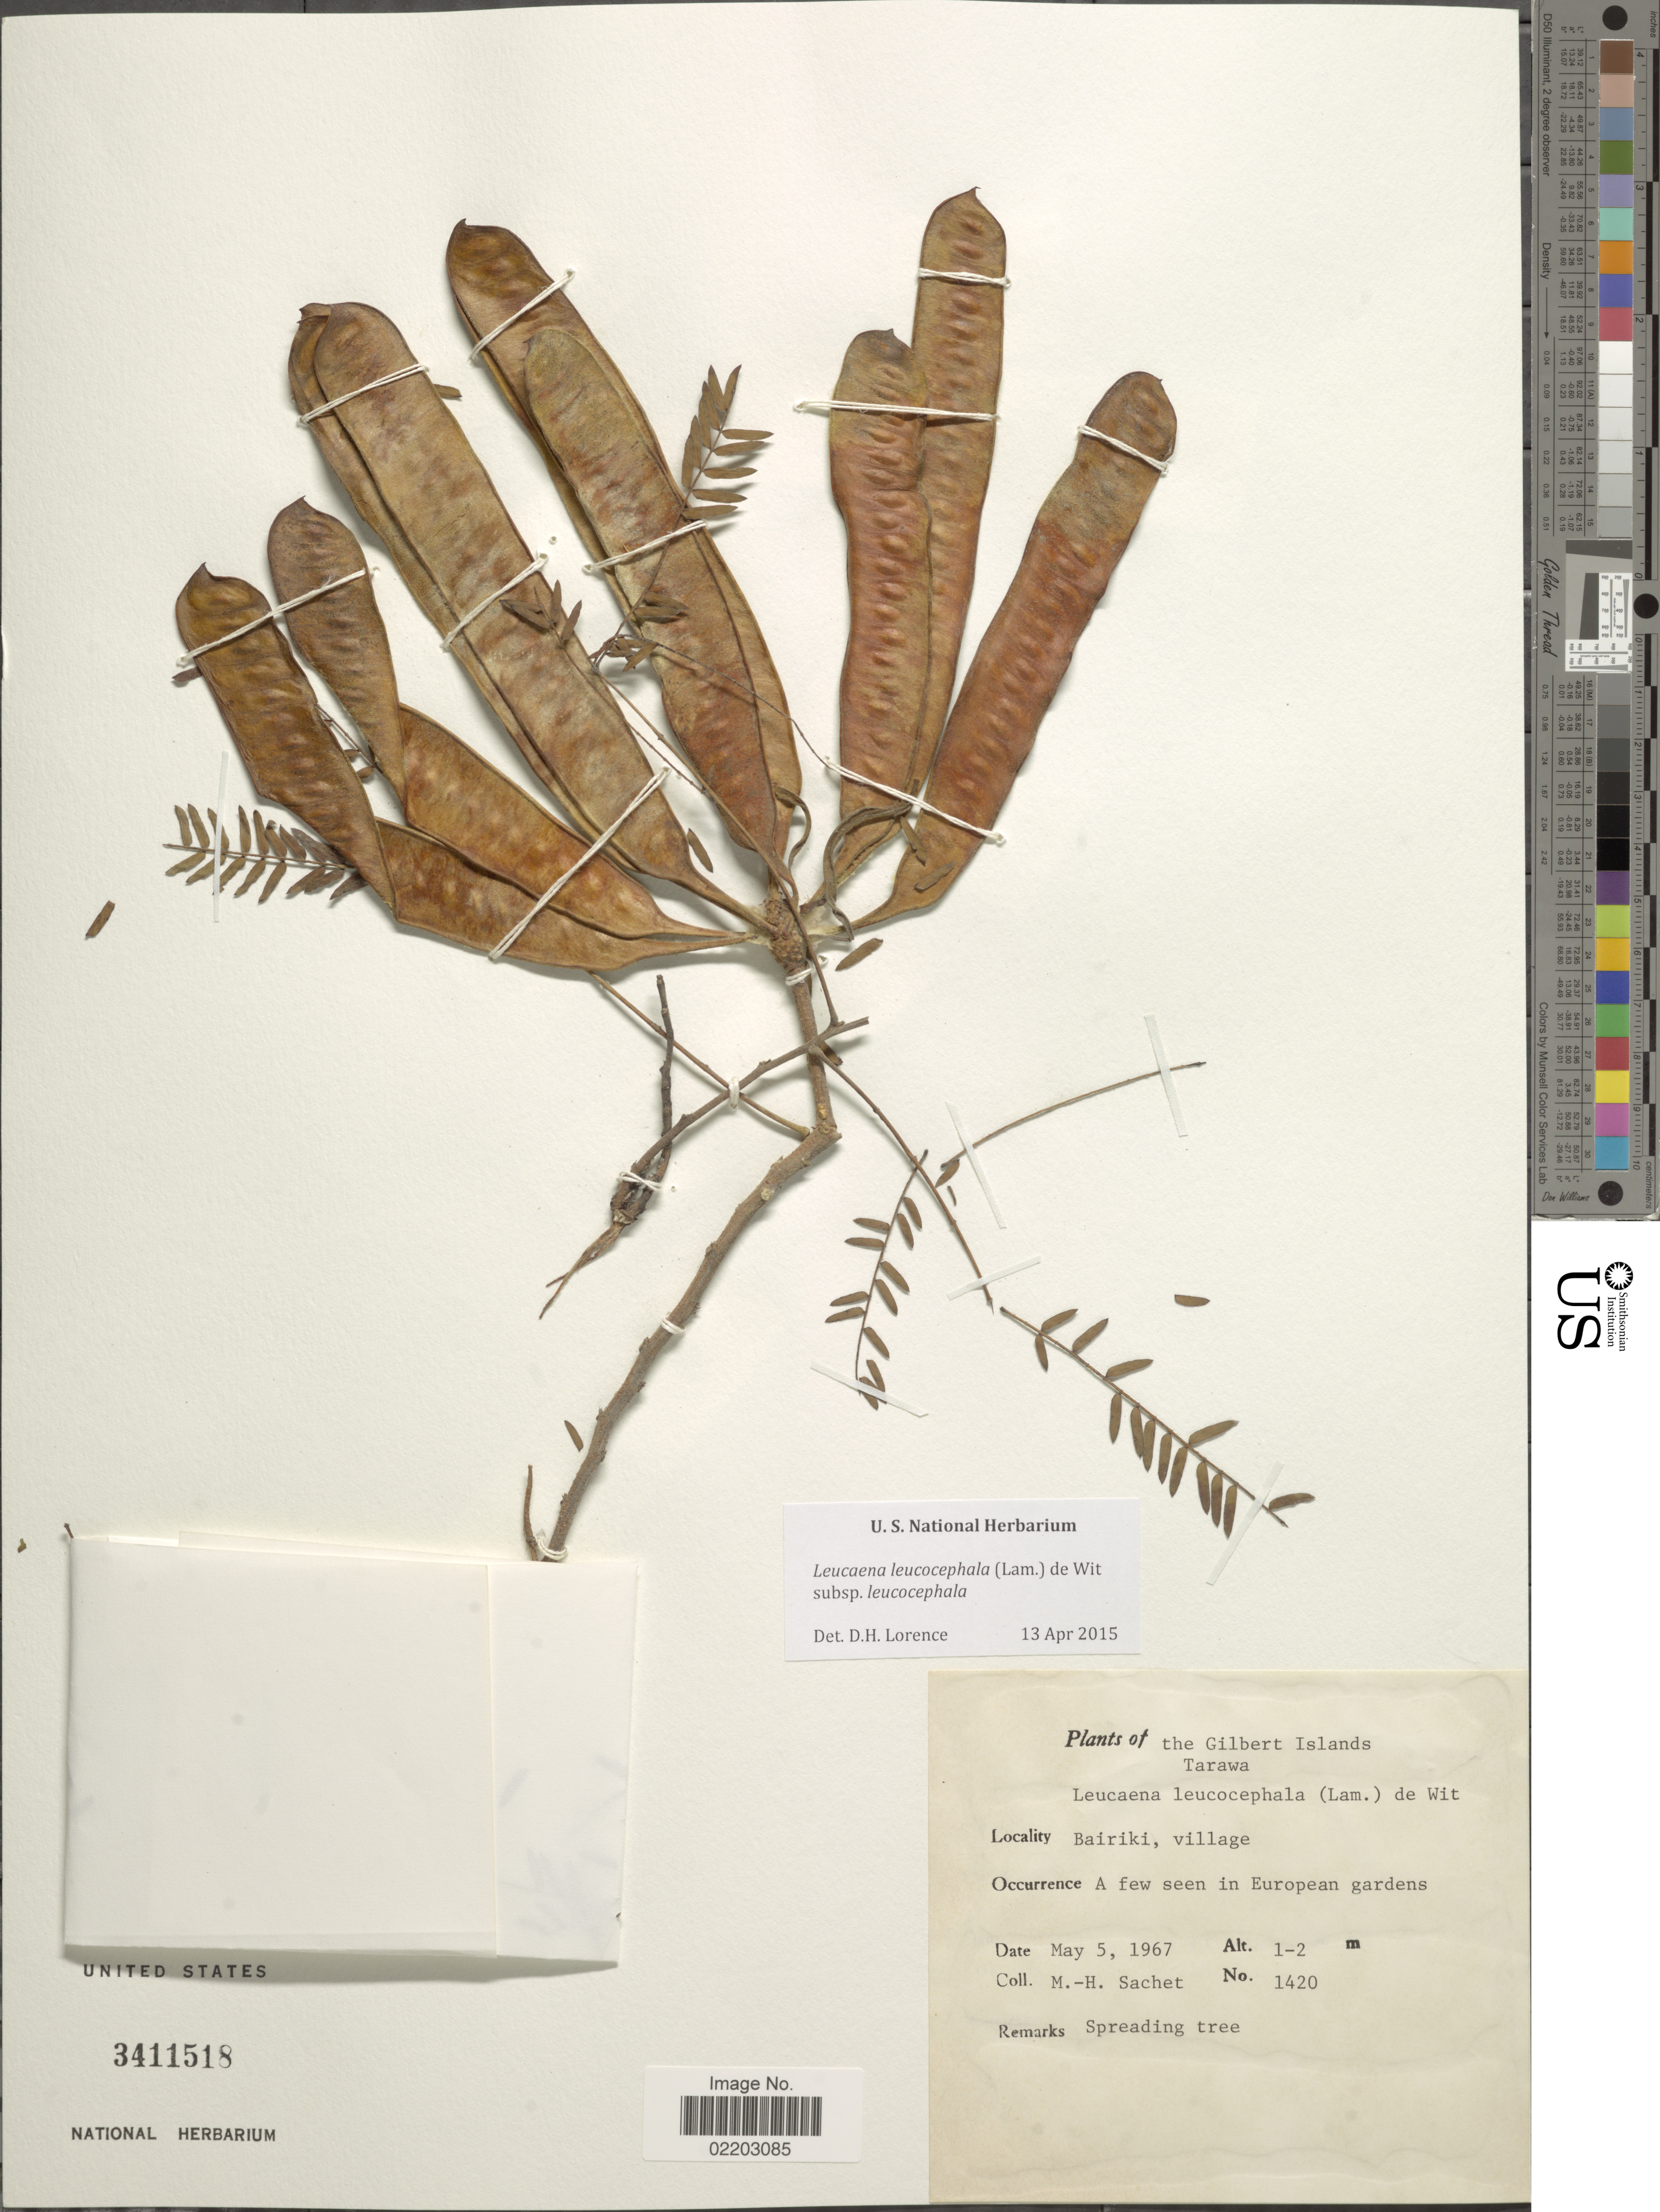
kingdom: Plantae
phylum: Tracheophyta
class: Magnoliopsida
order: Fabales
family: Fabaceae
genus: Leucaena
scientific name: Leucaena leucocephala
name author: (Lam.) de Wit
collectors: M.-H. Sachet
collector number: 1420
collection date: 1967-05-05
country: Kiribati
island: Tarawa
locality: Gilbert Islands, Tarawa. Bairiki, village.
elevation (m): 1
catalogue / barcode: US 3411518